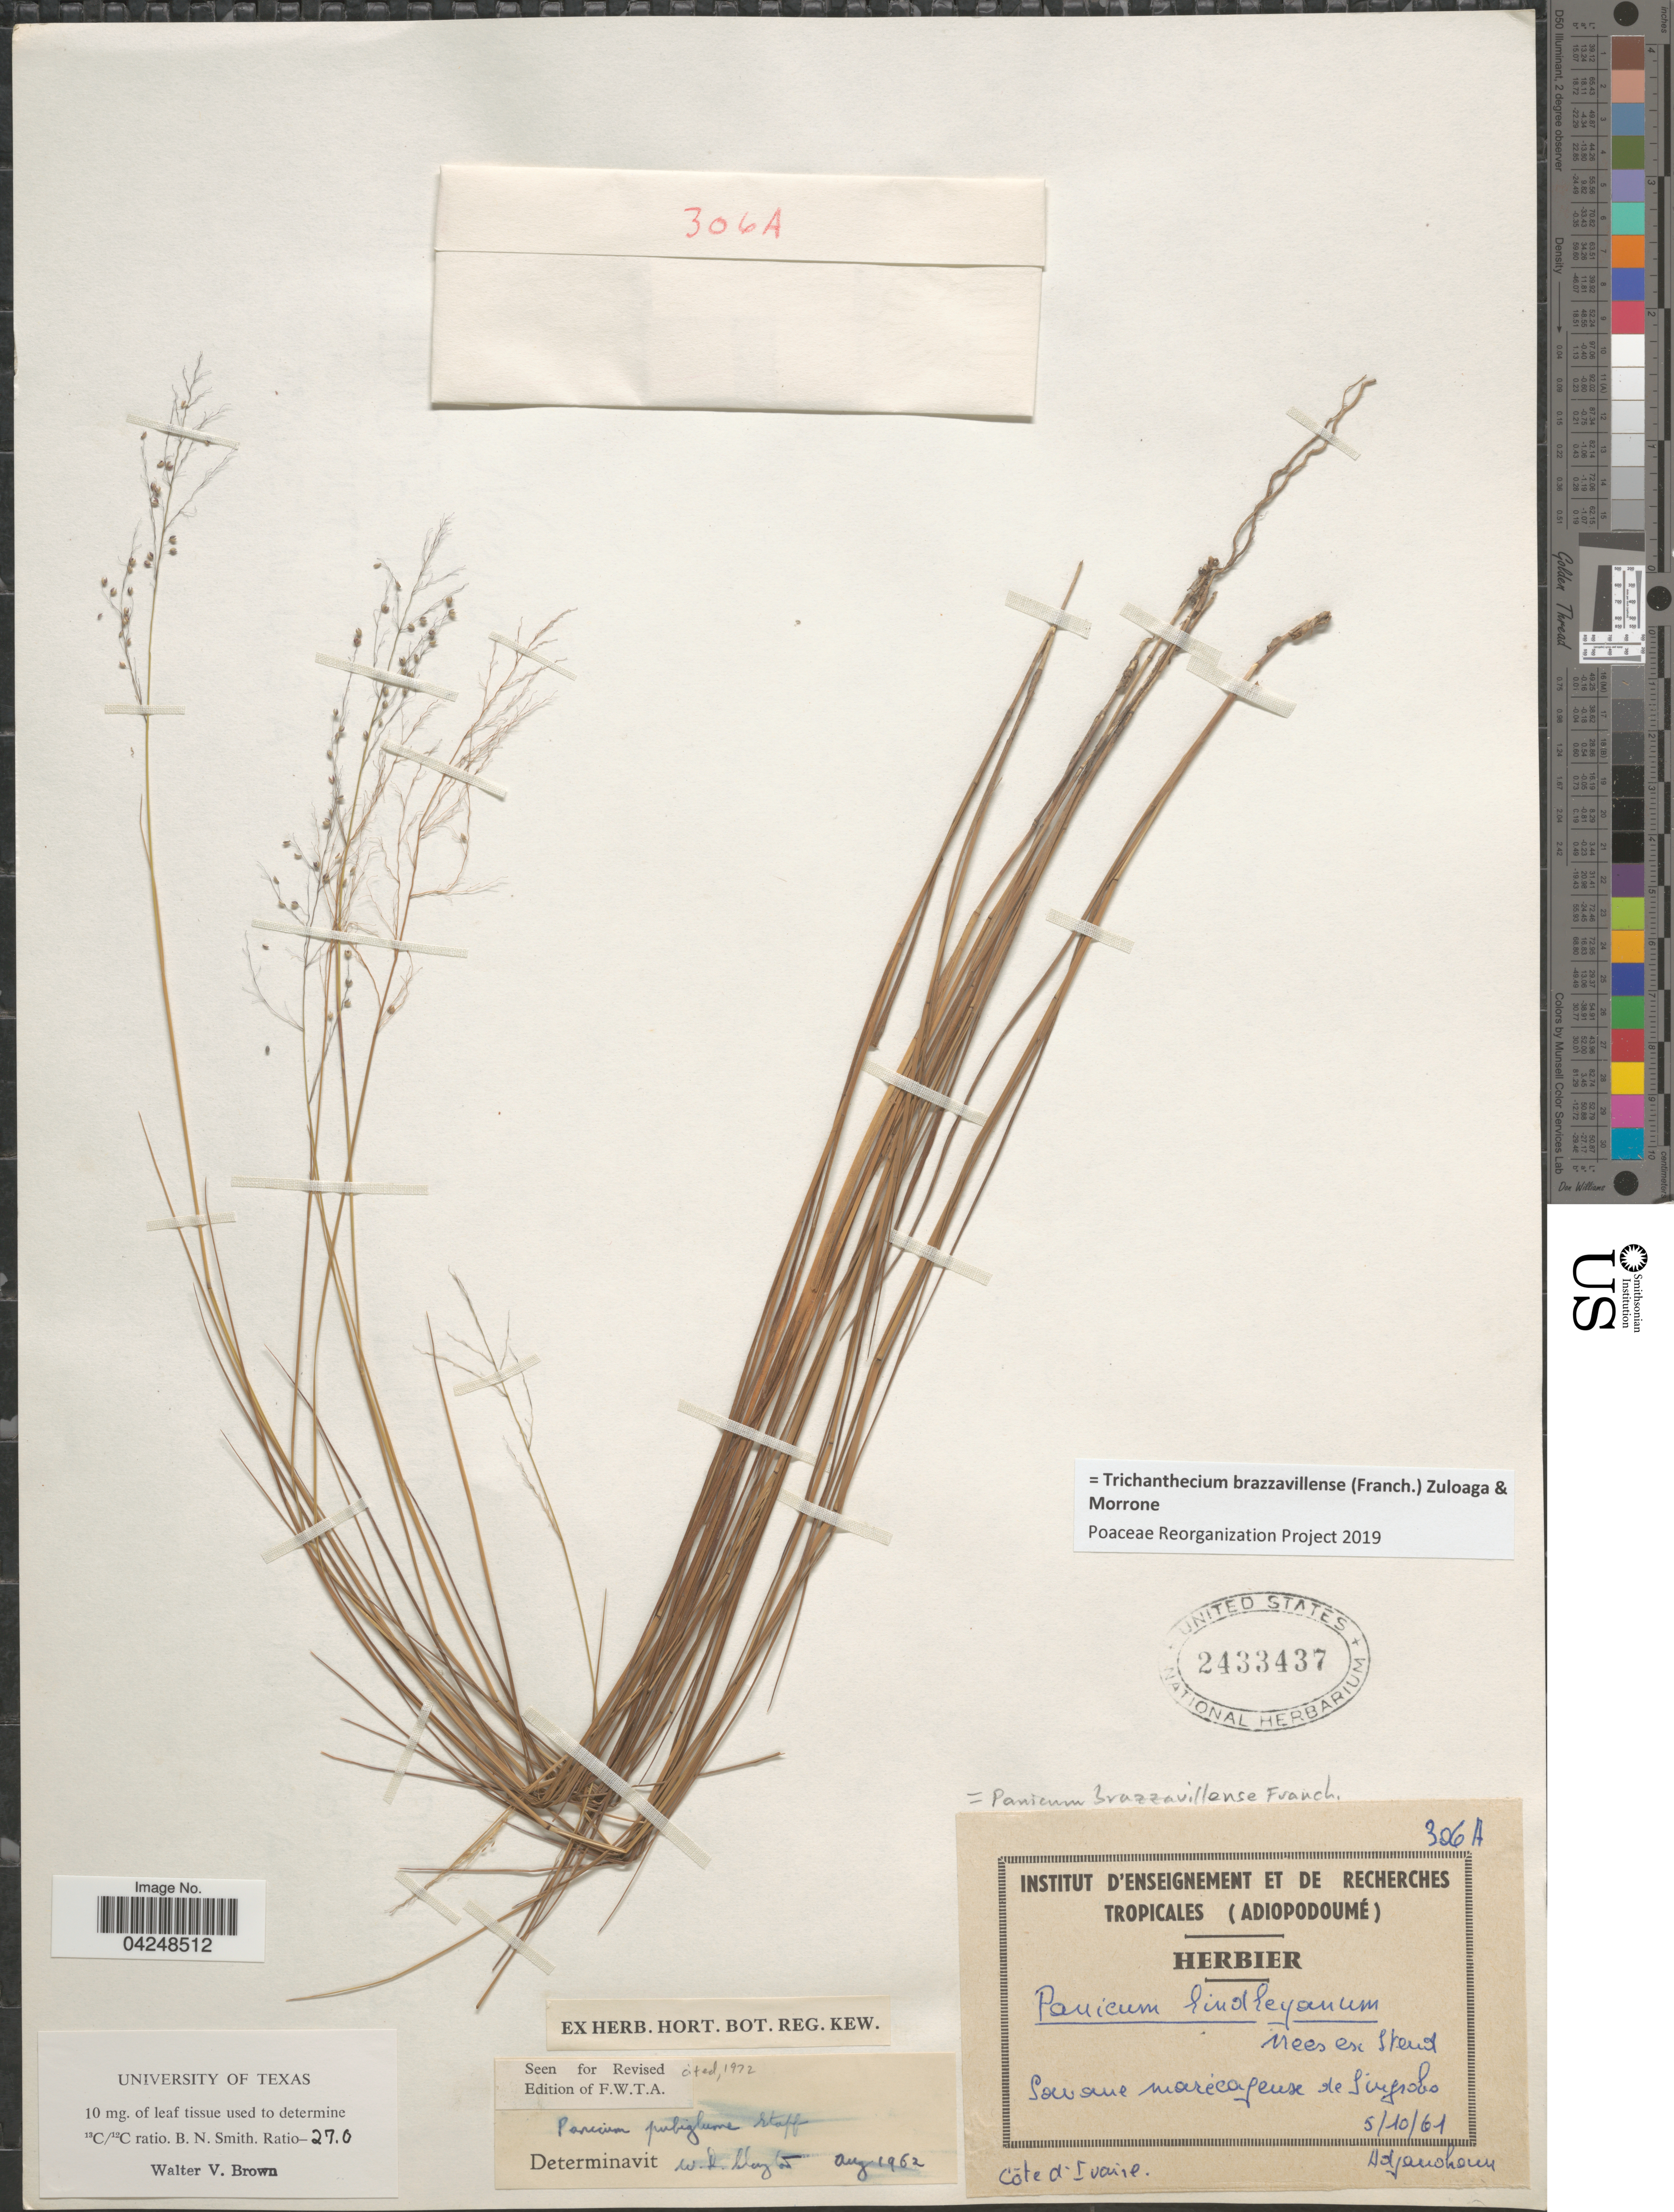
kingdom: Plantae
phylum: Tracheophyta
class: Liliopsida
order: Poales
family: Poaceae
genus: Trichanthecium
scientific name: Trichanthecium brazzavillense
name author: (Franch.) Zuloaga & Morrone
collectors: Adjanohoun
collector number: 306A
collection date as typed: Transcribed d/m/y: 5/10/61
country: Ivory Coast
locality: Savane marécaseuse de Sinprobo. Cóte d'Ivoire.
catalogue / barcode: US 2433437